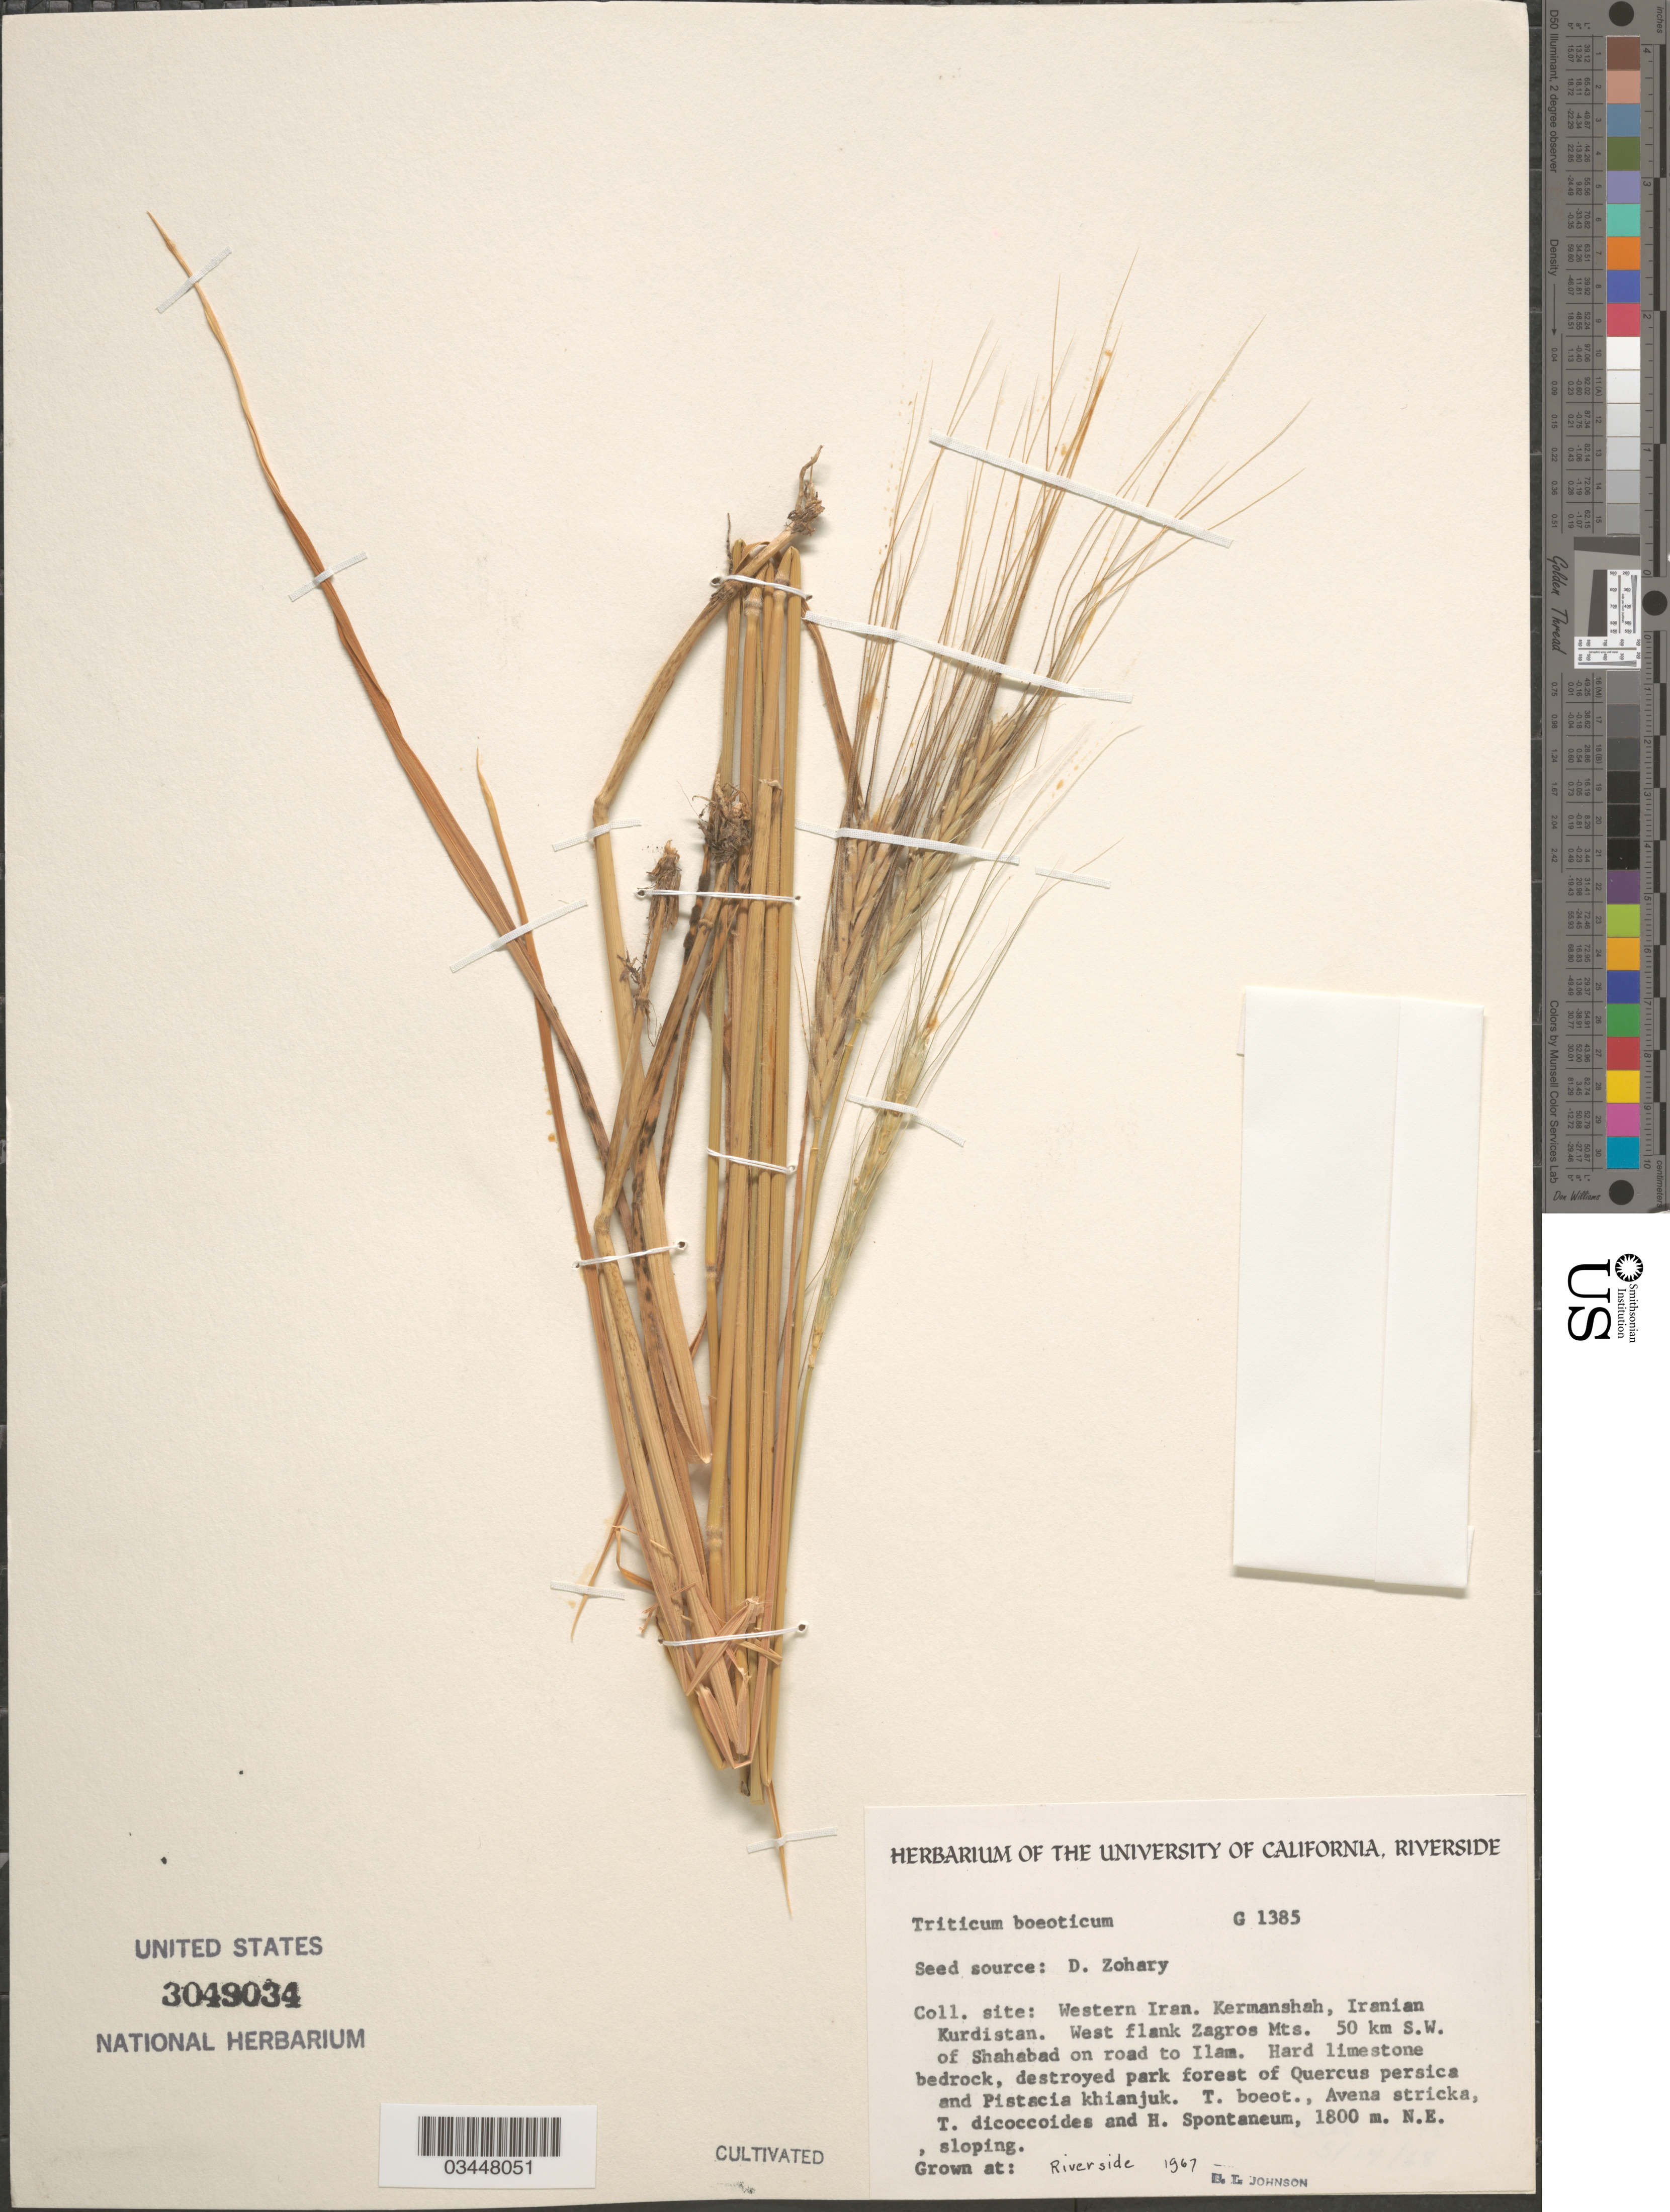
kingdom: Plantae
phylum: Tracheophyta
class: Liliopsida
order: Poales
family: Poaceae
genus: Triticum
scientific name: Triticum boeoticum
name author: Boiss.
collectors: B. Johnson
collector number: G1385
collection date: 1967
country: United States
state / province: California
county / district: Riverside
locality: Riverside.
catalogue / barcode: US 3049034